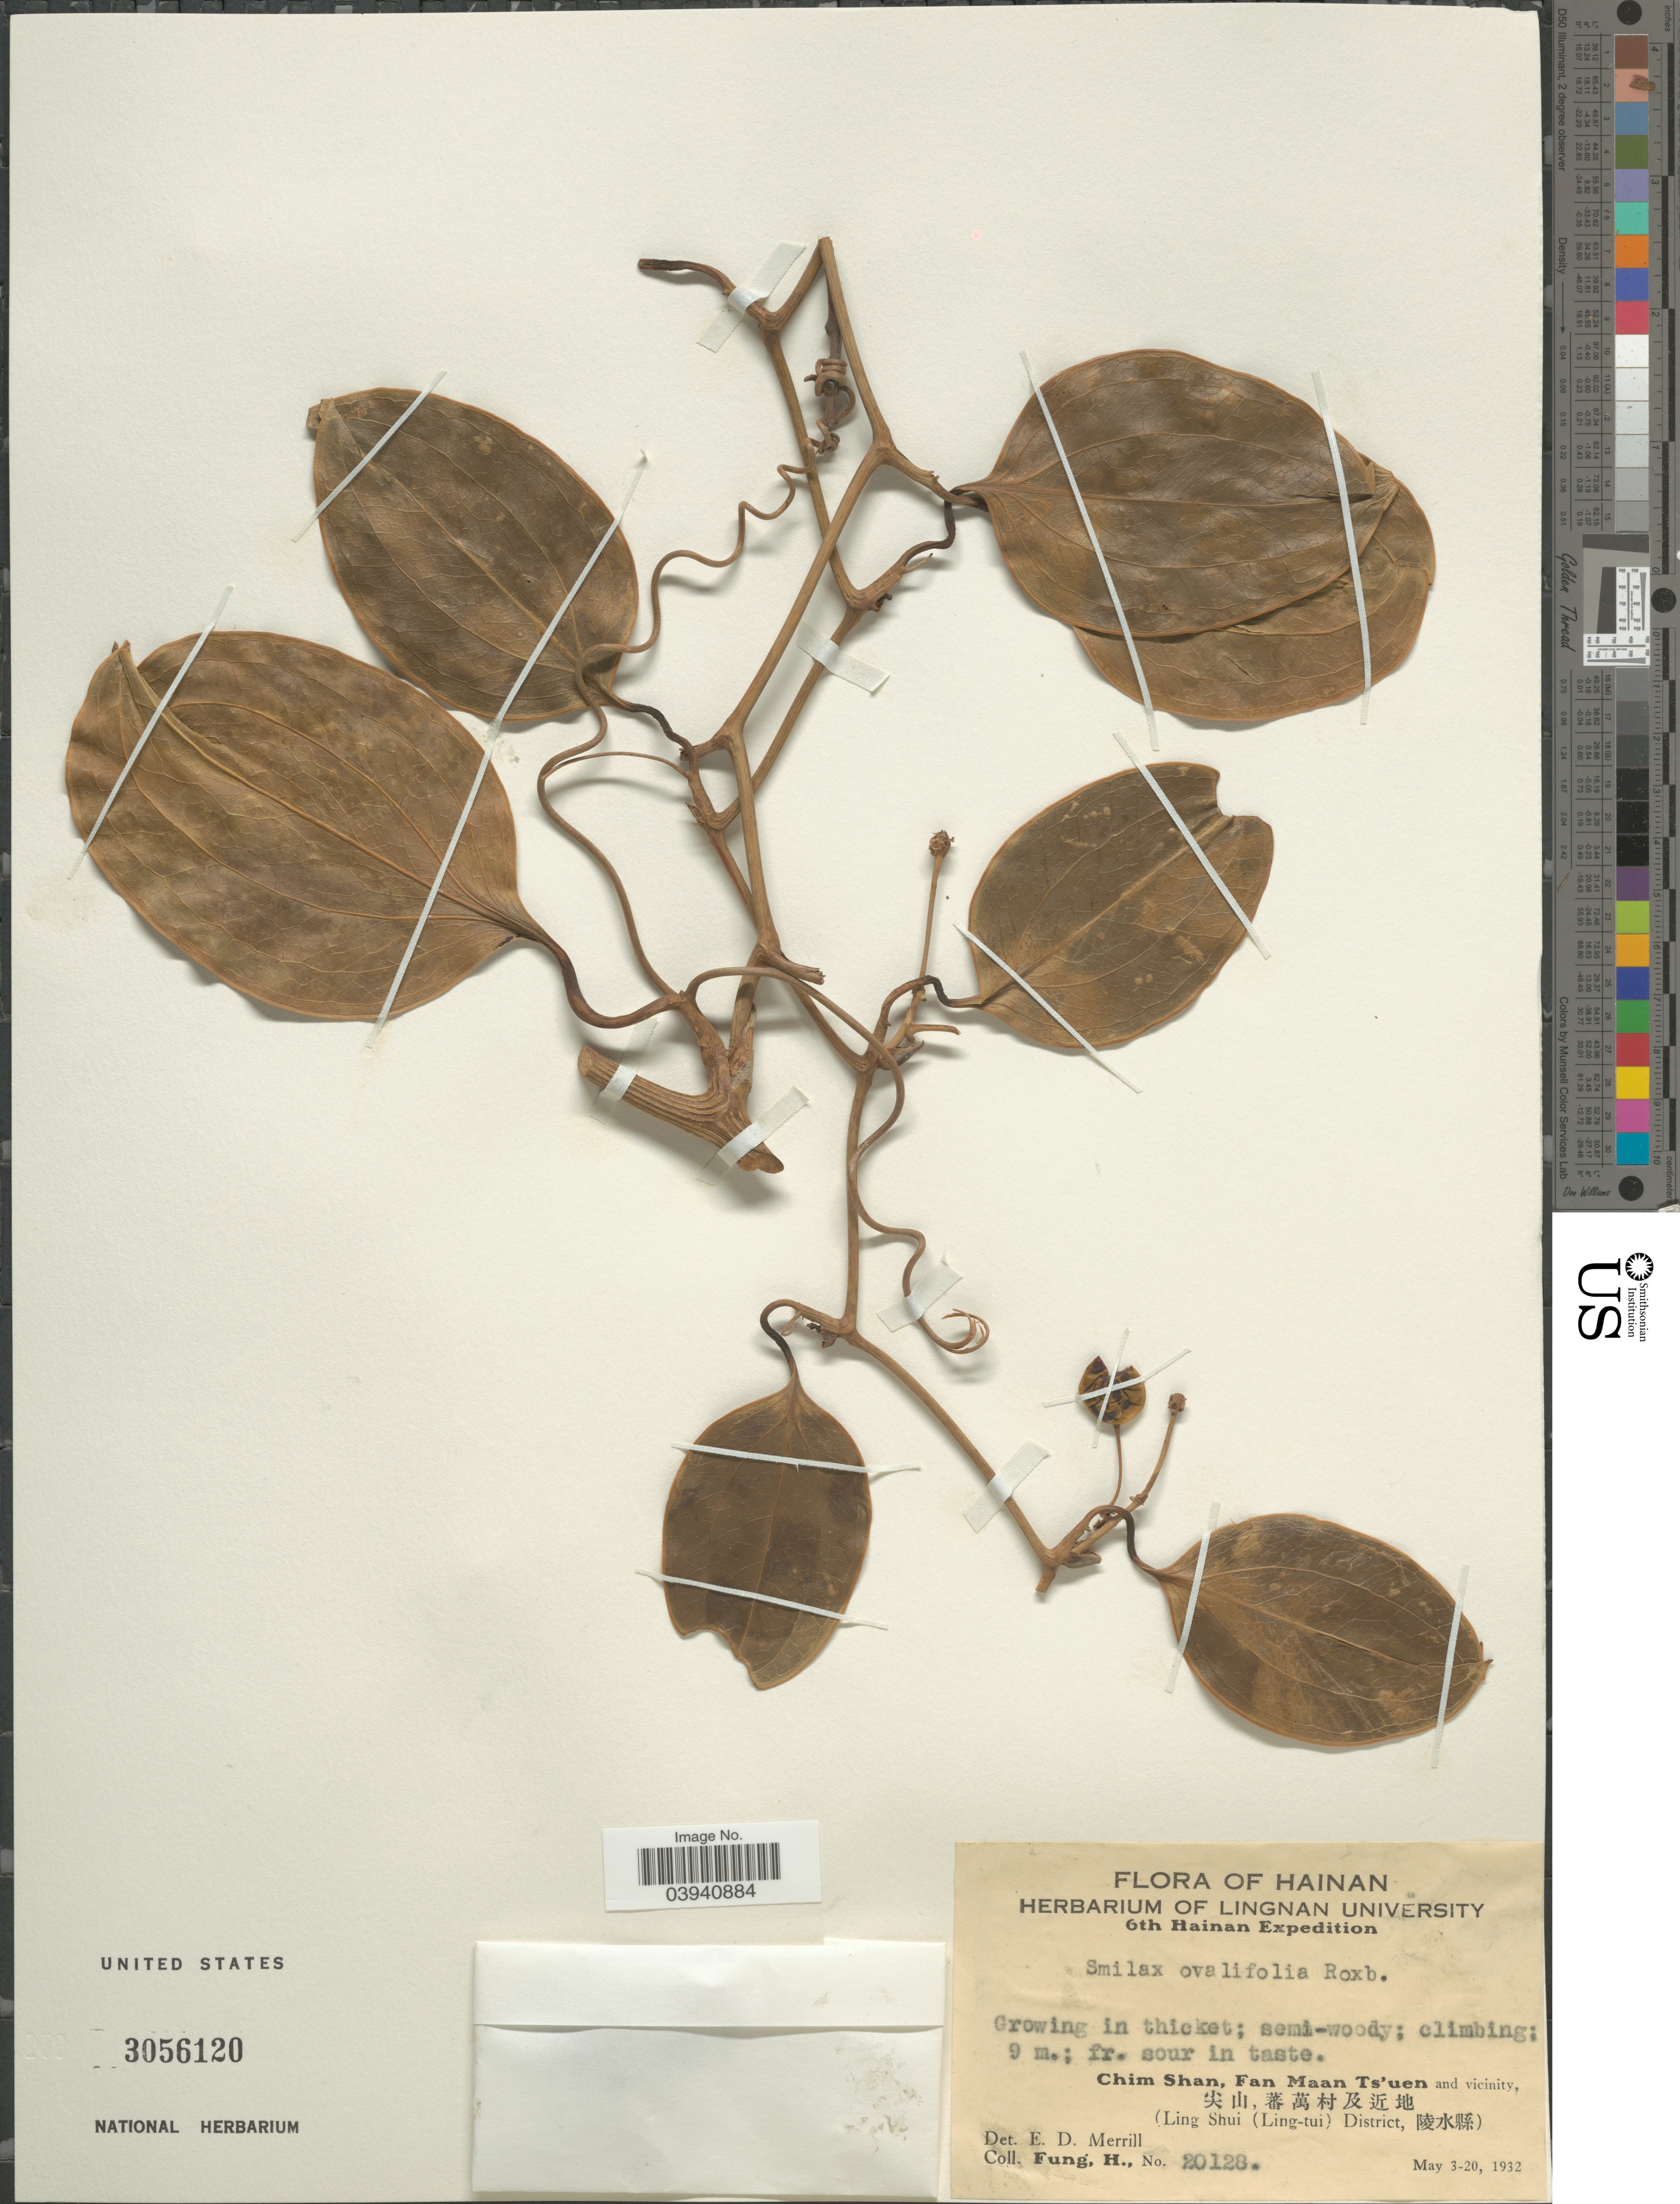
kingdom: Plantae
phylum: Tracheophyta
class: Liliopsida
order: Liliales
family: Smilacaceae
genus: Smilax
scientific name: Smilax ovalifolia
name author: Roxb. ex D. Don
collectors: H. Fung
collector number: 20128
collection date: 1932-05-03/1932-05-20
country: China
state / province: Hainan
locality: Chim Shan, Fan Maan Ts'uen and vicinity, X, (Ling Shui (Ling-tui) District, X).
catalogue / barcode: US 3056120